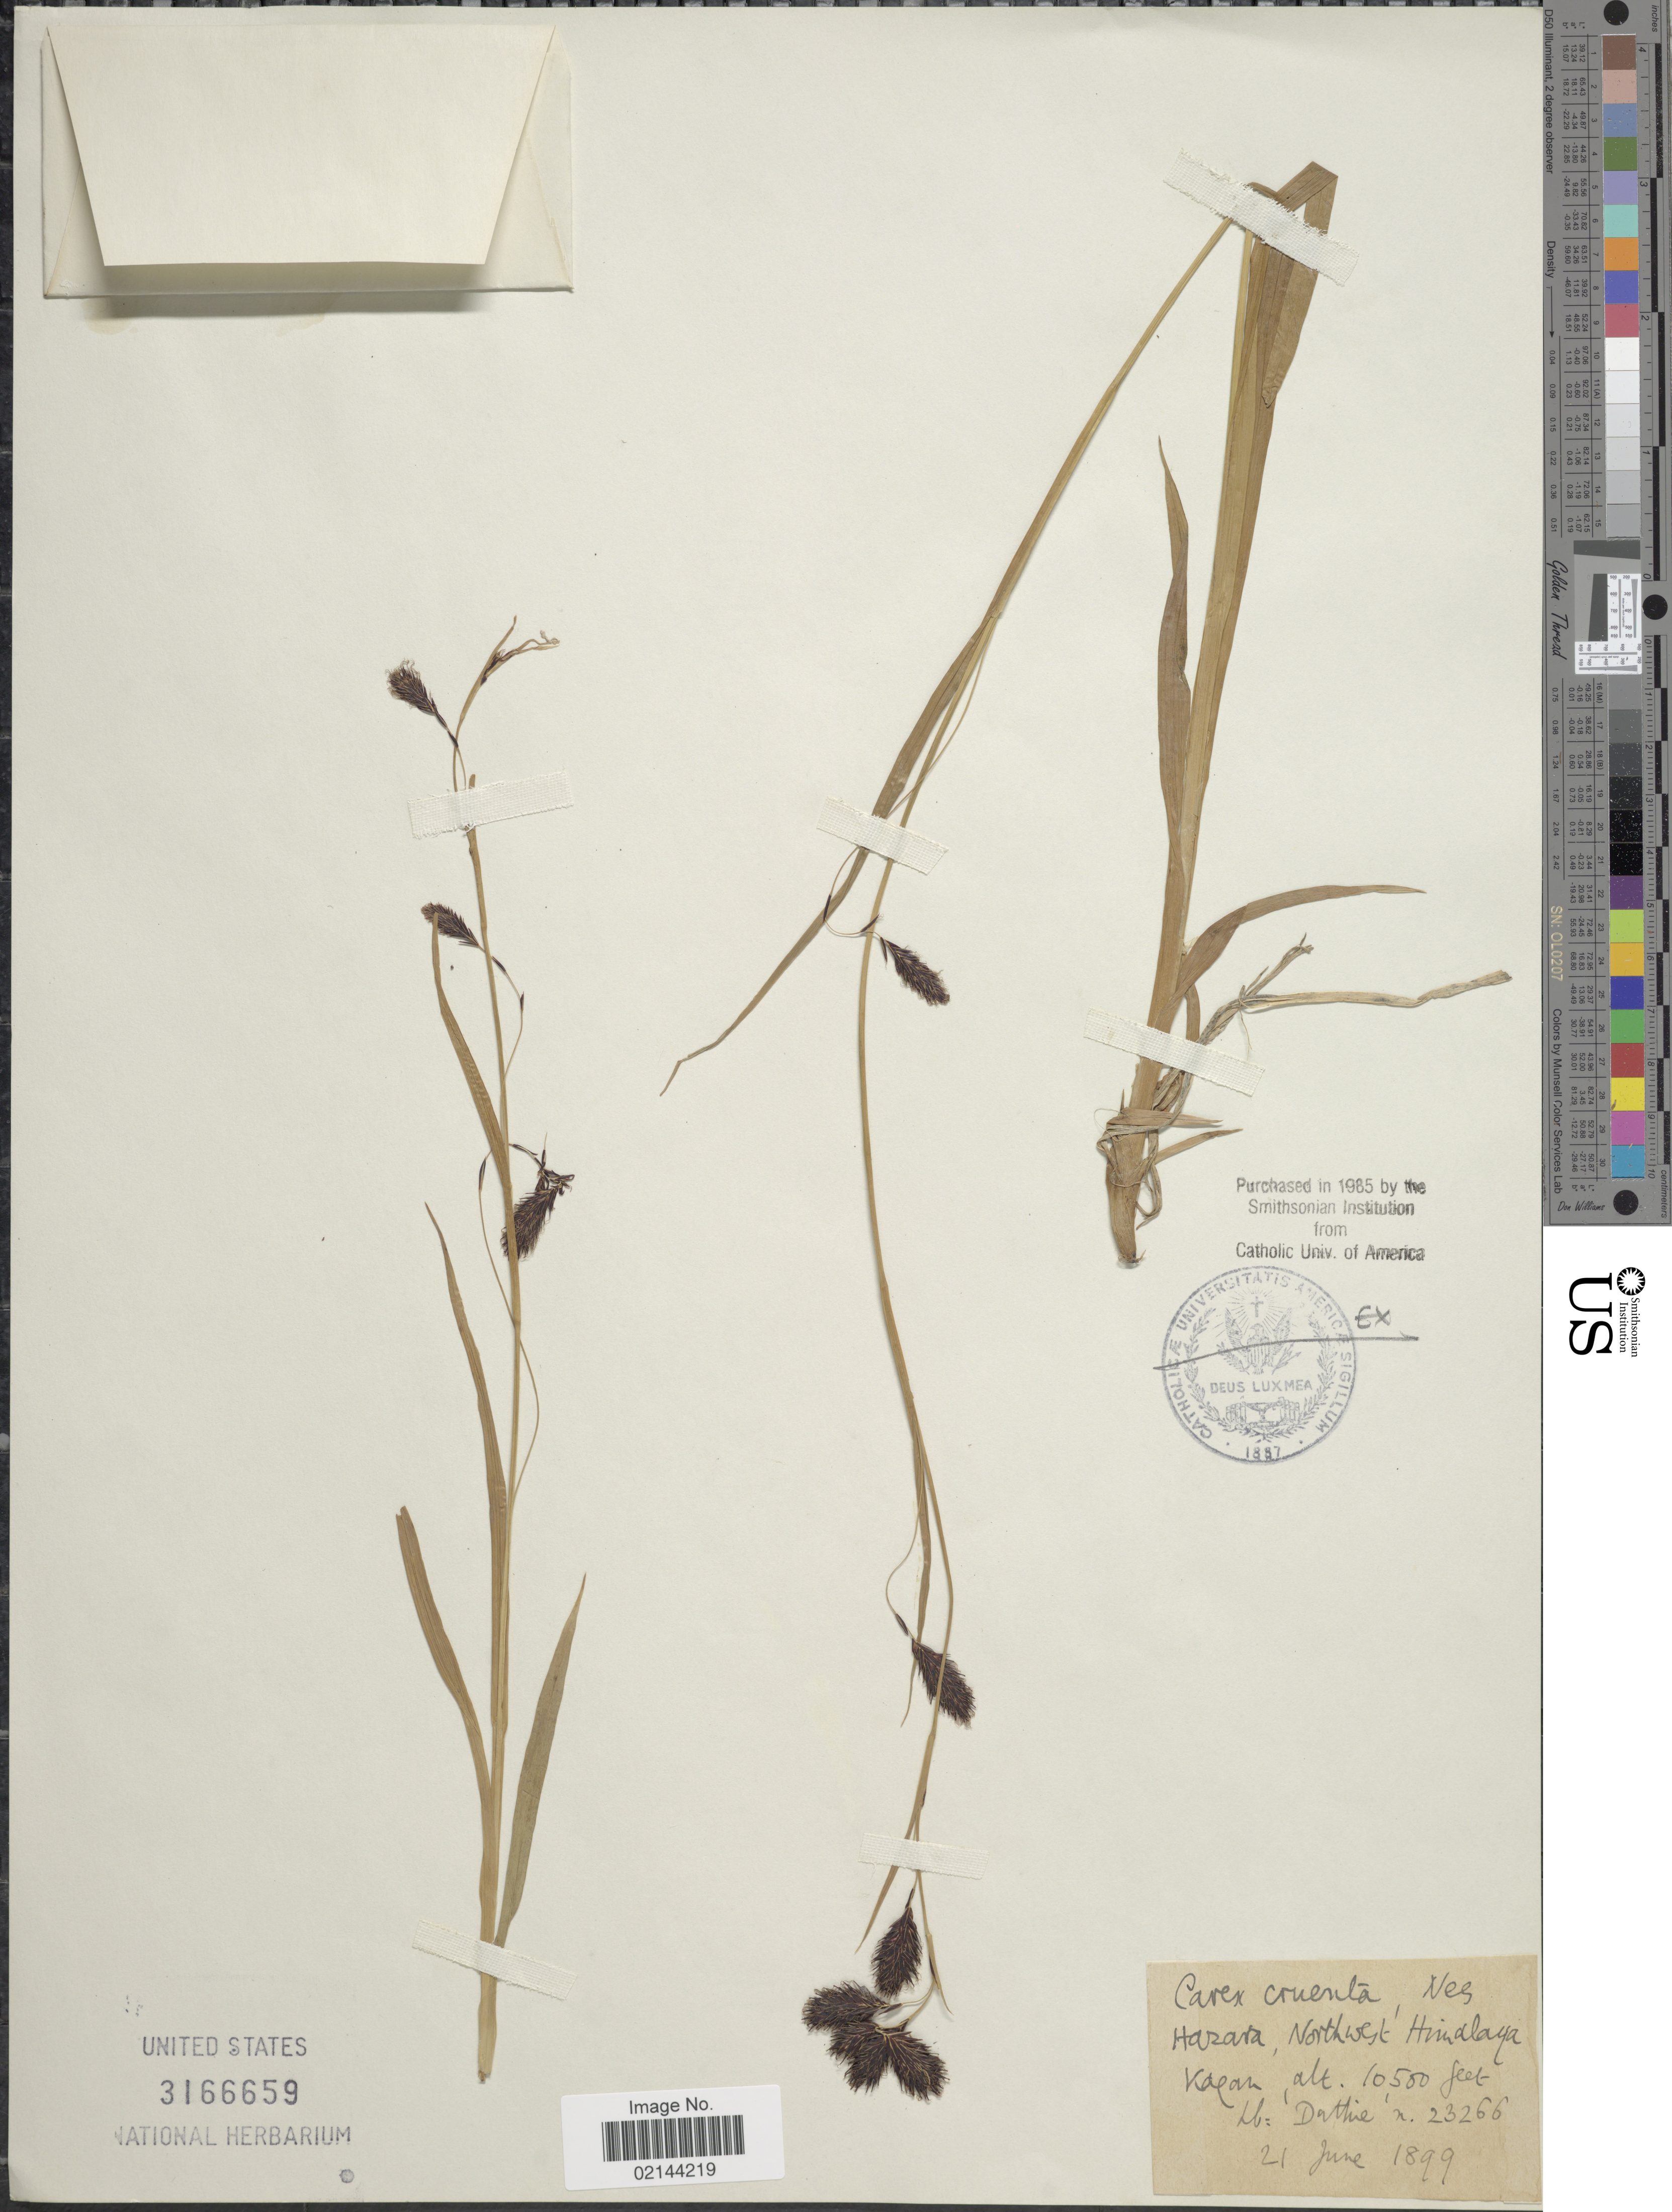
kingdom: Plantae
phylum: Tracheophyta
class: Liliopsida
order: Poales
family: Cyperaceae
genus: Carex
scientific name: Carex cruenta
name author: Nees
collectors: Duthie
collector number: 23266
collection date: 1899-06-21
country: Pakistan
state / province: Khyber Pakhtunkhwa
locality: Hazara, Northwest Himalaya, Kagan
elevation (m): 3200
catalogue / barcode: US 3166659